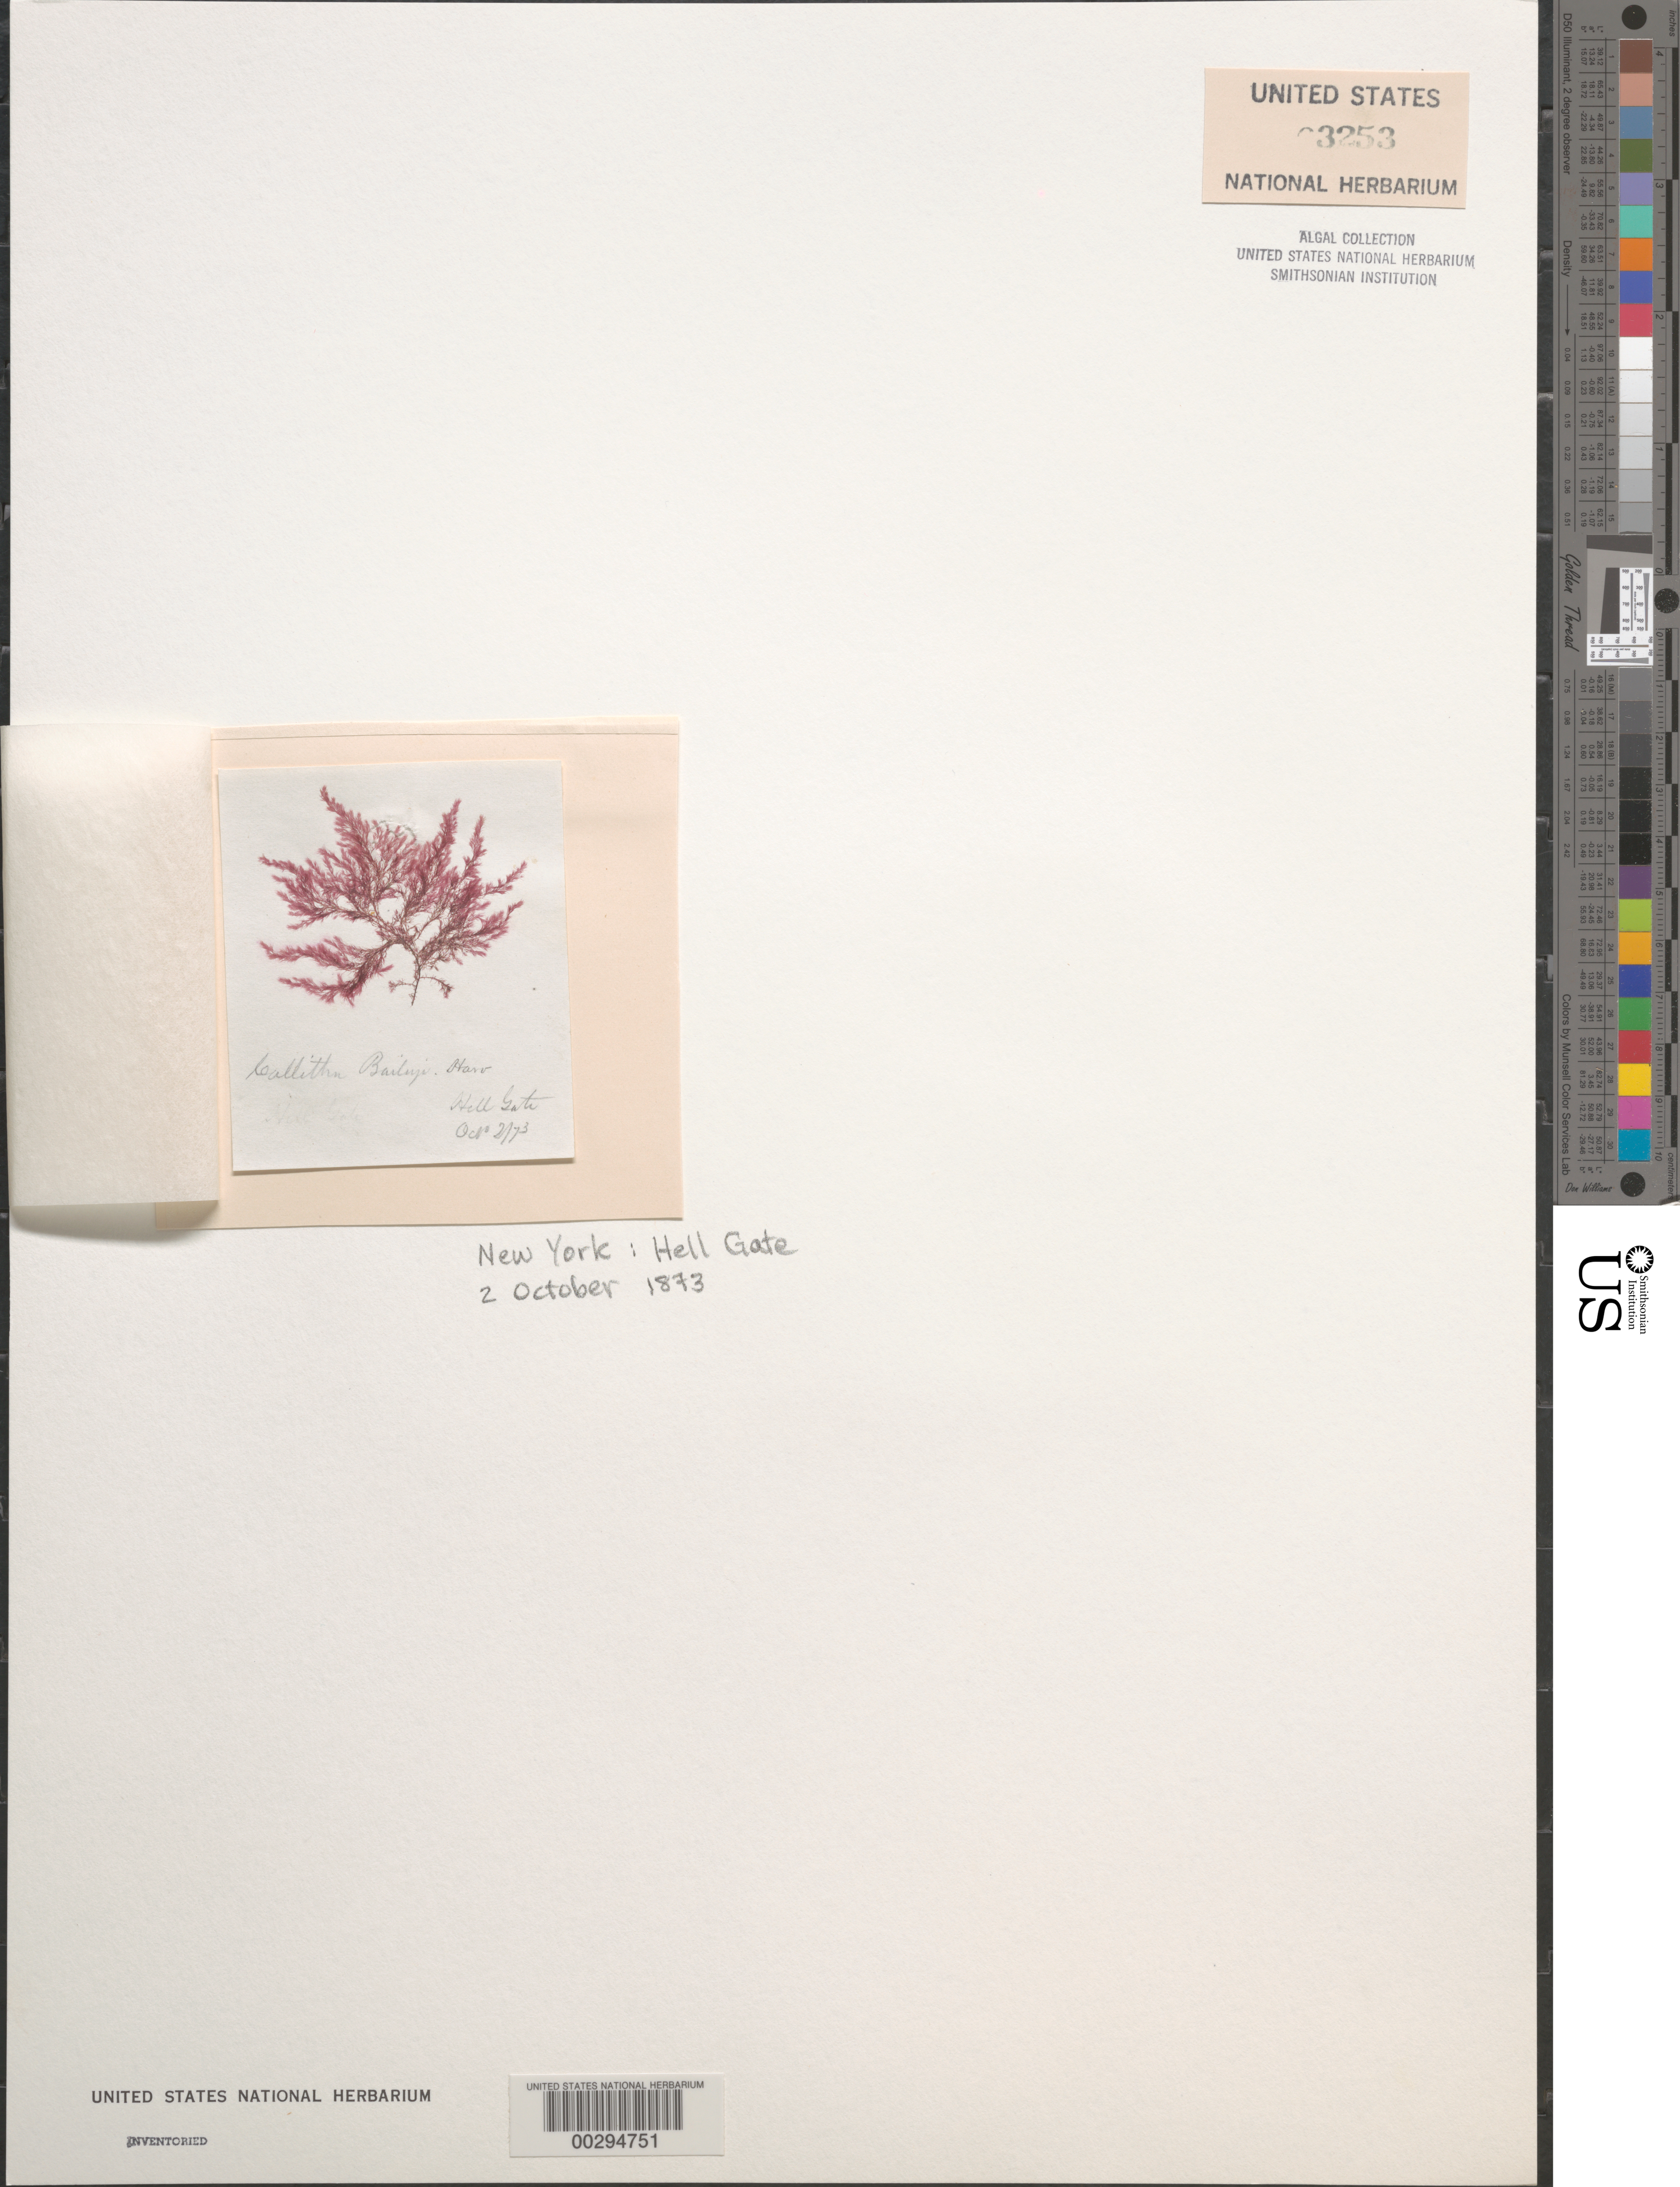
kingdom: Plantae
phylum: Rhodophyta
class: Florideophyceae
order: Ceramiales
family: Callithamniaceae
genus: Callithamnion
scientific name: Callithamnion tetragonum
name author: (With.) S.F. Gray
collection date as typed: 02 Oct 1873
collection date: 1873-10-02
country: United States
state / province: New York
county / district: New York County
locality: Hell Gate, New York Bay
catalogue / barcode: US 3253